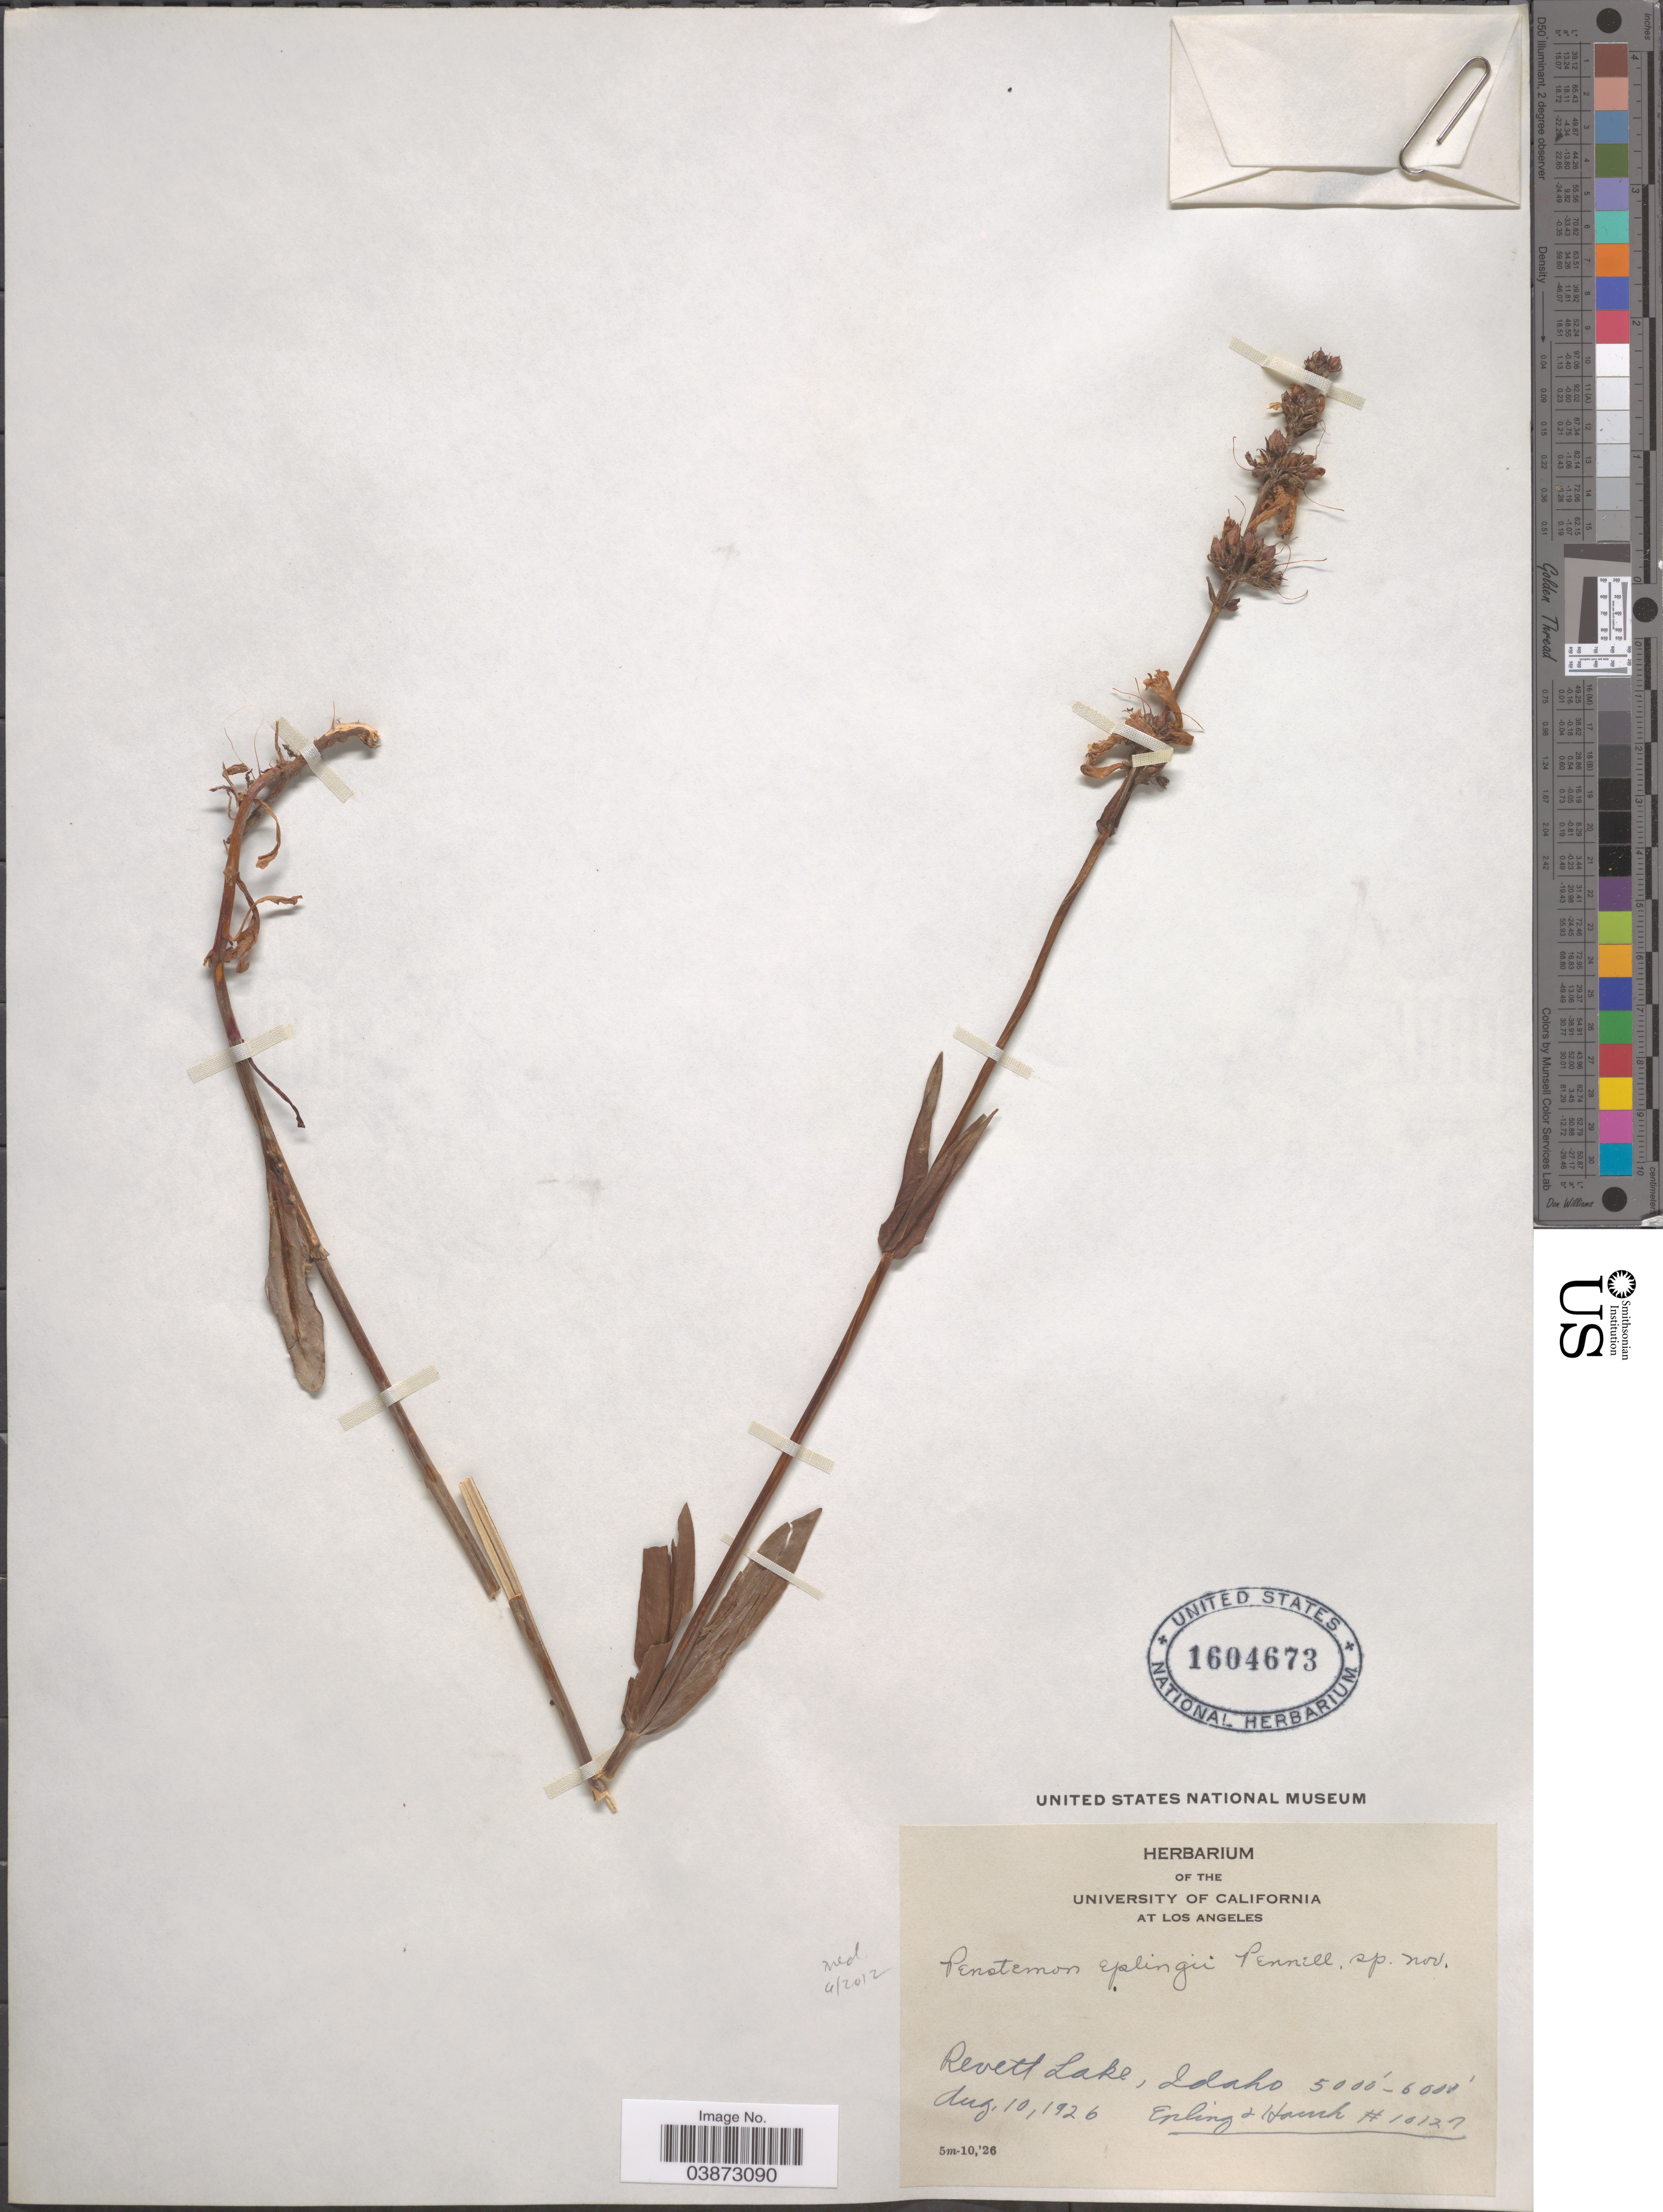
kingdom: Plantae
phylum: Tracheophyta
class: Magnoliopsida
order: Lamiales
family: Plantaginaceae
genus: Penstemon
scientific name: Penstemon attenuatus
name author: Douglas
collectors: -- Epling & -. Hauch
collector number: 10127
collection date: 1926-08-10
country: United States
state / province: Idaho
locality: Revett Lake.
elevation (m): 1524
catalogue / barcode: US 1604673